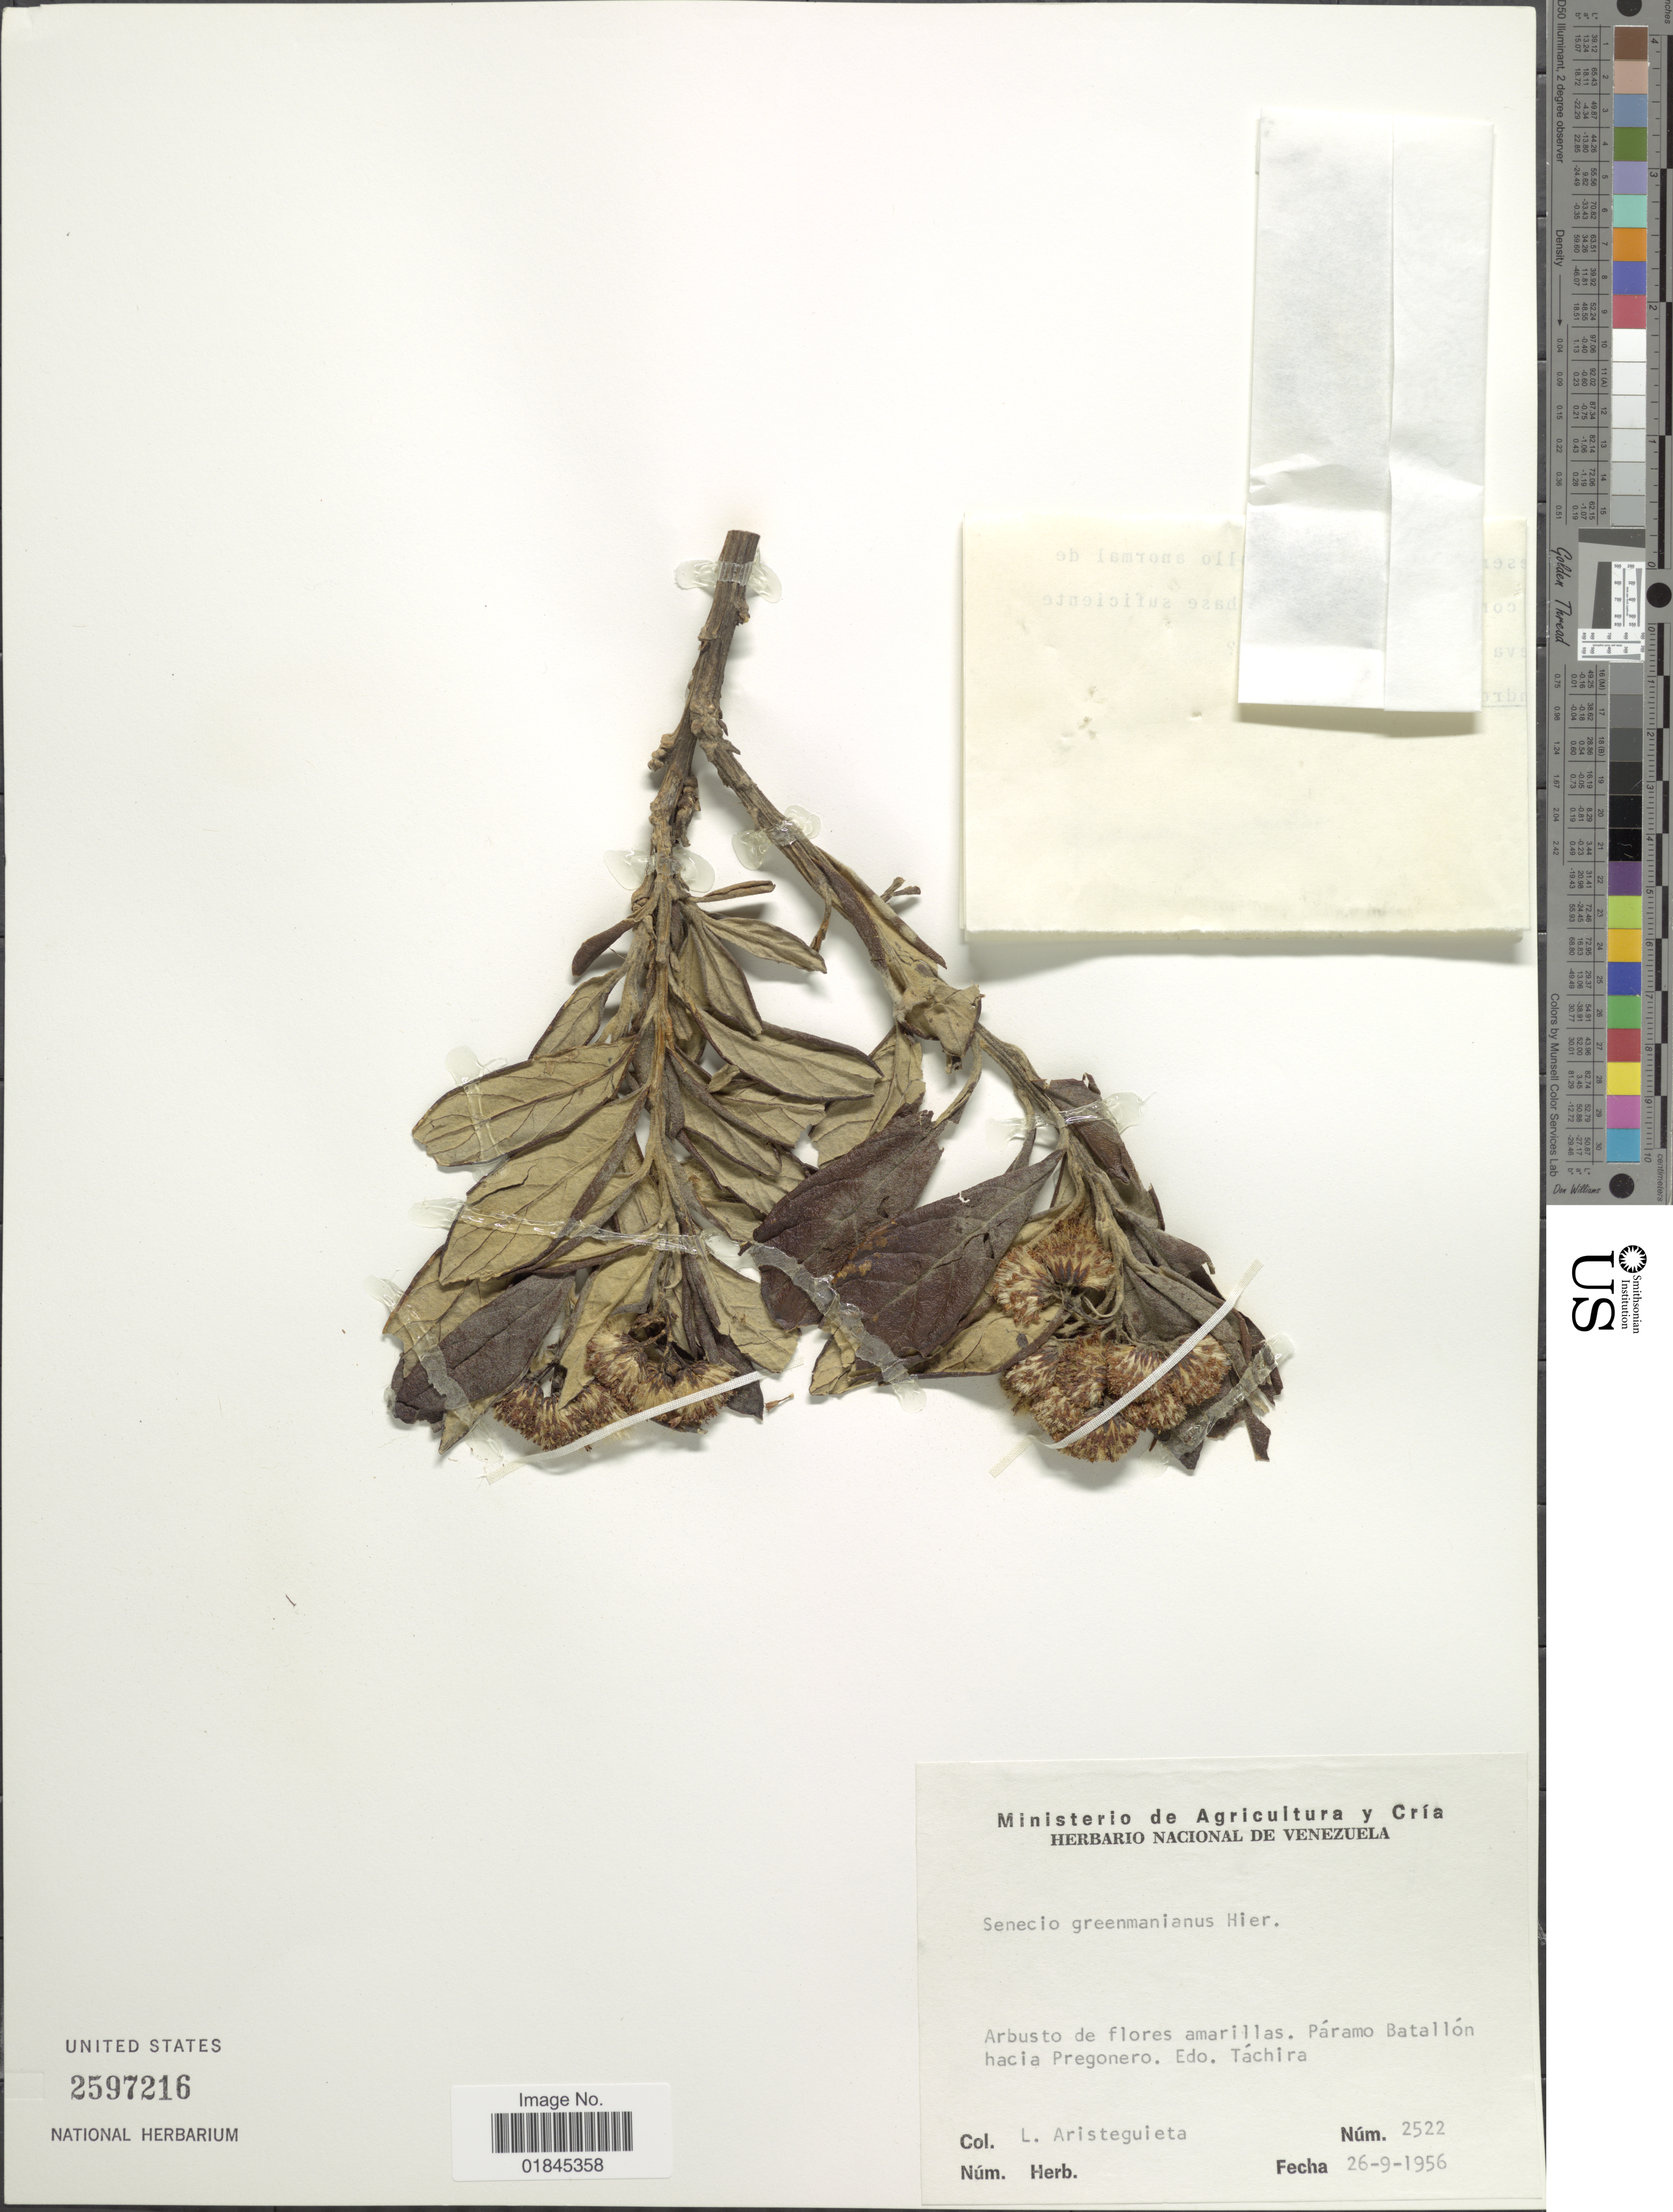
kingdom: Plantae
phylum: Tracheophyta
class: Magnoliopsida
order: Asterales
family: Asteraceae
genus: Pentacalia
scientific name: Pentacalia greenmaniana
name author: (Hieron.) Cuatrec.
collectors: L. Aristeguieta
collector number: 2522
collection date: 1956-09-26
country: Venezuela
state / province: Tachira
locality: Páramo Batallón hacia Pregonero. Edo. Táchira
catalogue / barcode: US 2597216